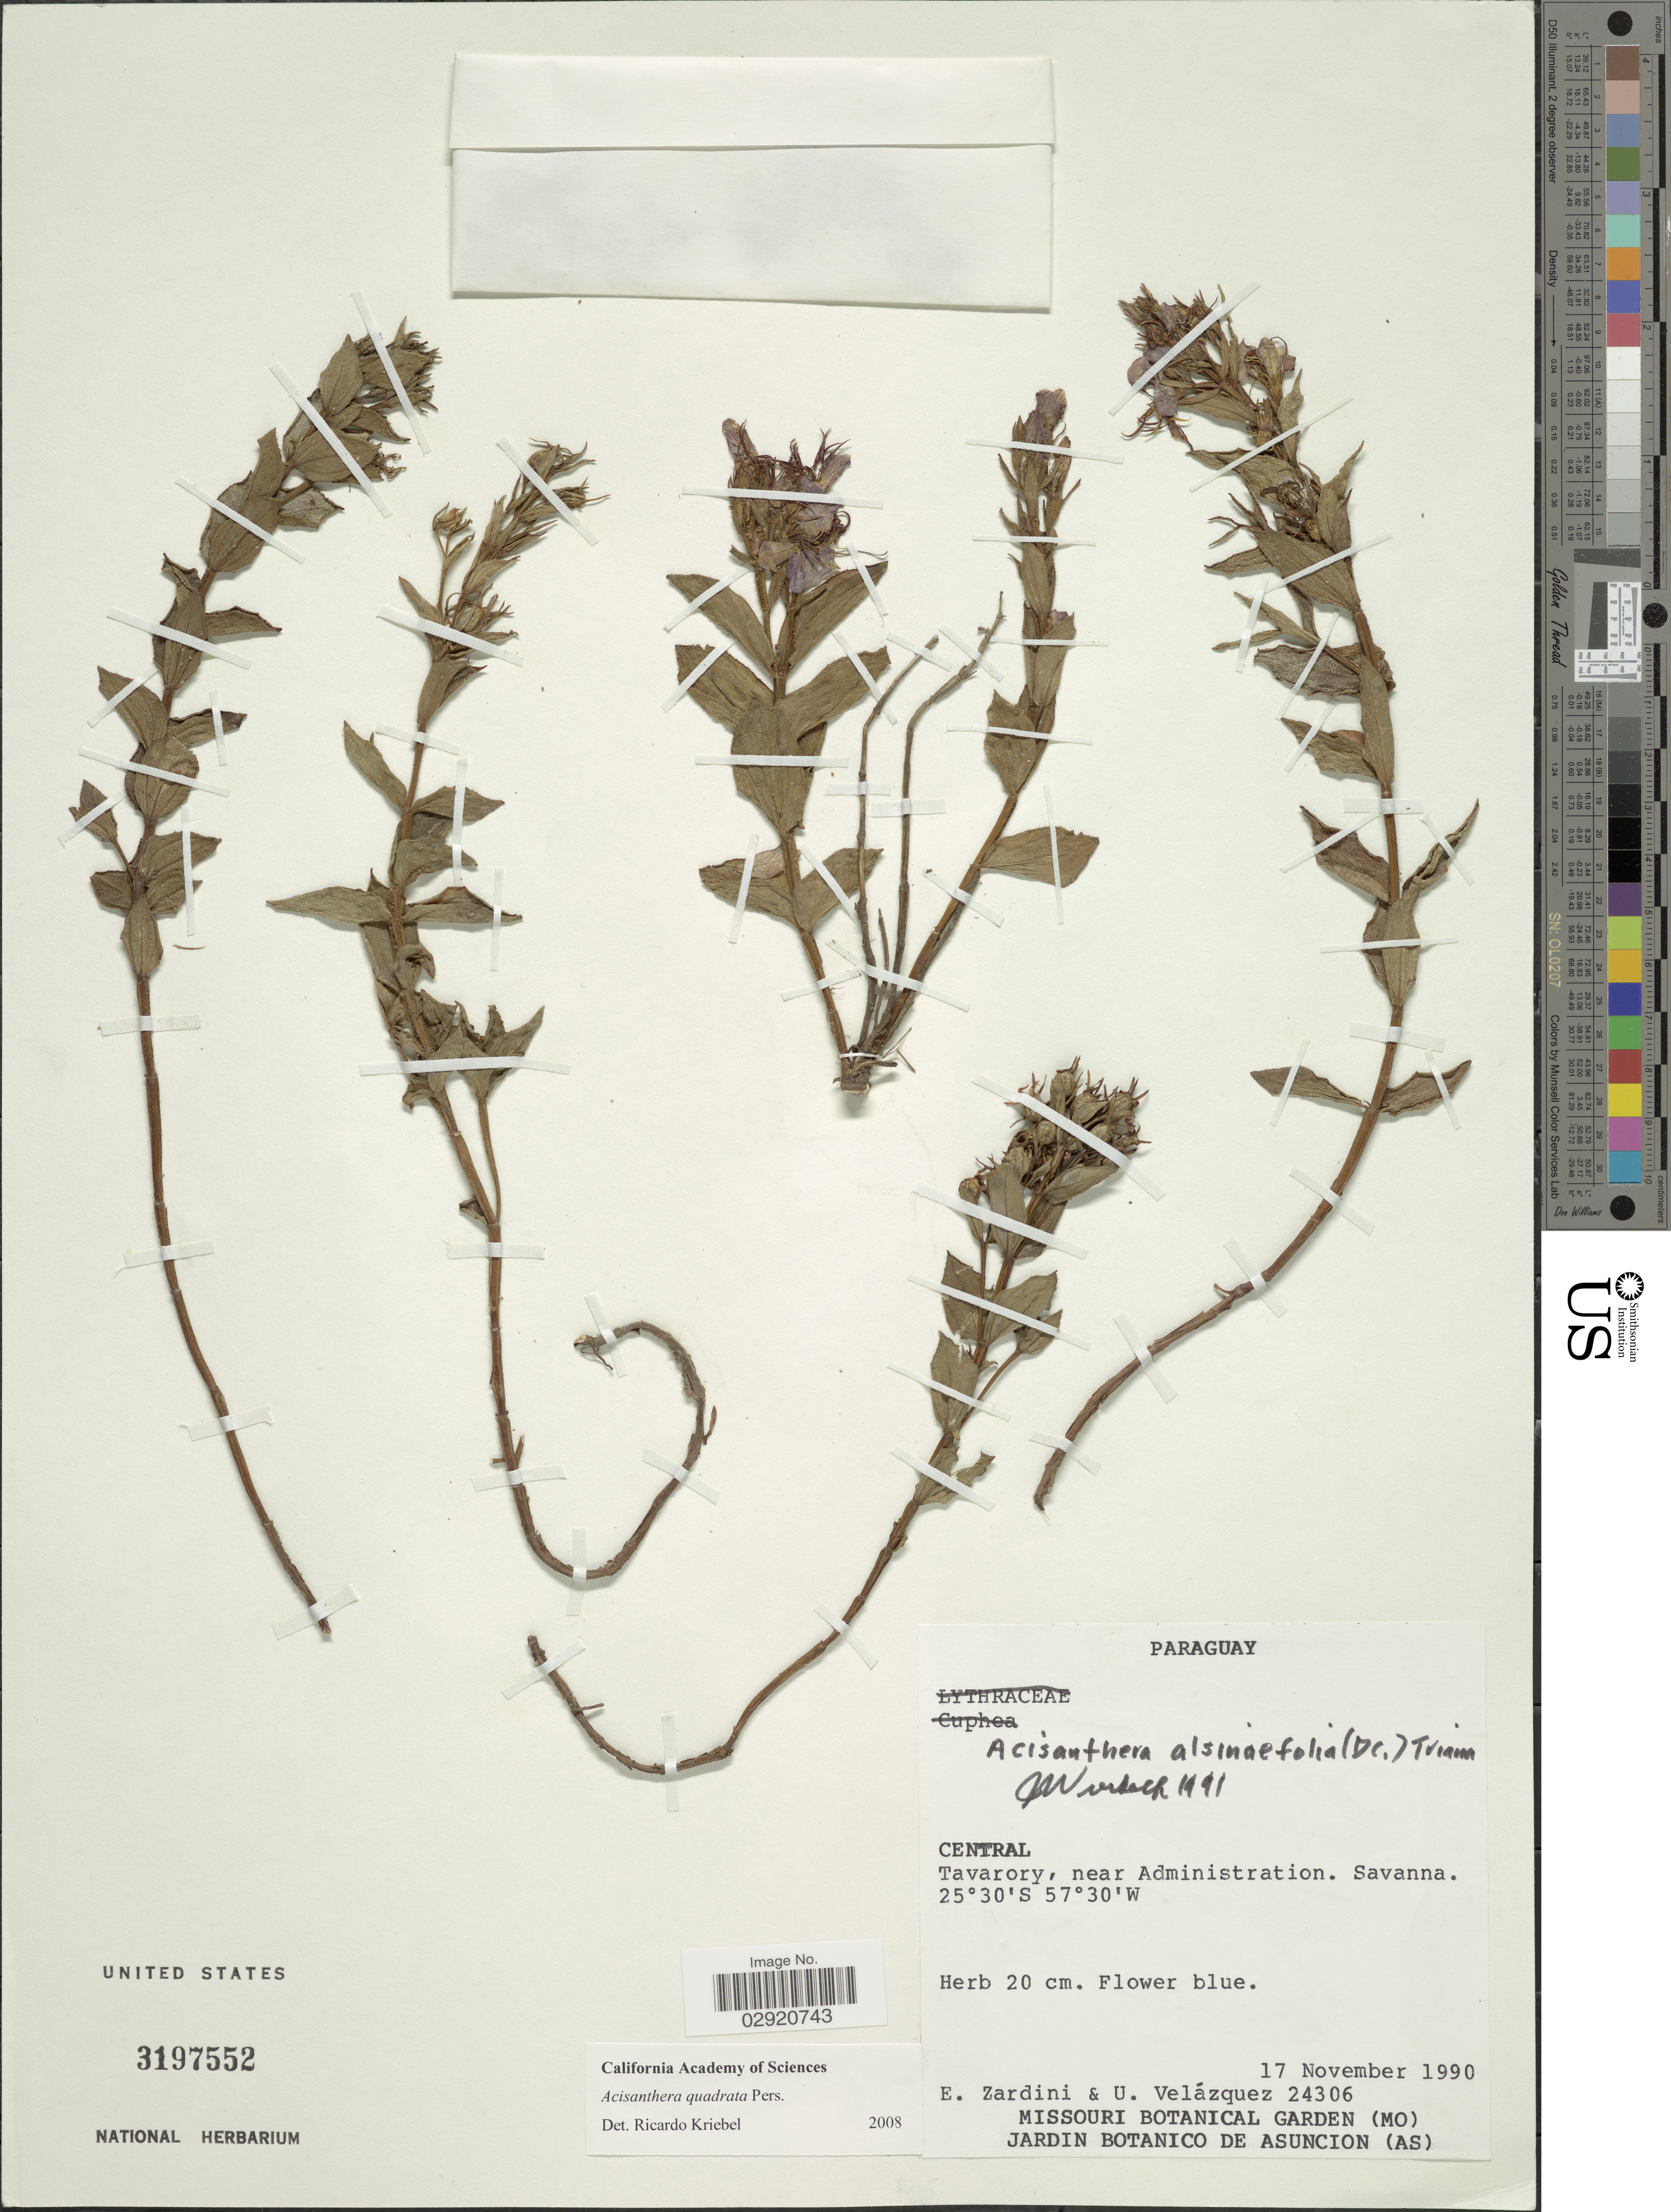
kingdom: Plantae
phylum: Tracheophyta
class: Magnoliopsida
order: Myrtales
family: Melastomataceae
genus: Acisanthera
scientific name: Acisanthera alsinefolia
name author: (DC.) Triana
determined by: Nunes da Silva, Diego, (RB), Jardim Botanico do Rio de Janeiro - Herbario (BRAZIL)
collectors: E. Zardini & U. Velázquez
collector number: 24306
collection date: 1990-11-17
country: Paraguay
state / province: Central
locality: Tavarory, near Administration.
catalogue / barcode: US 3197552